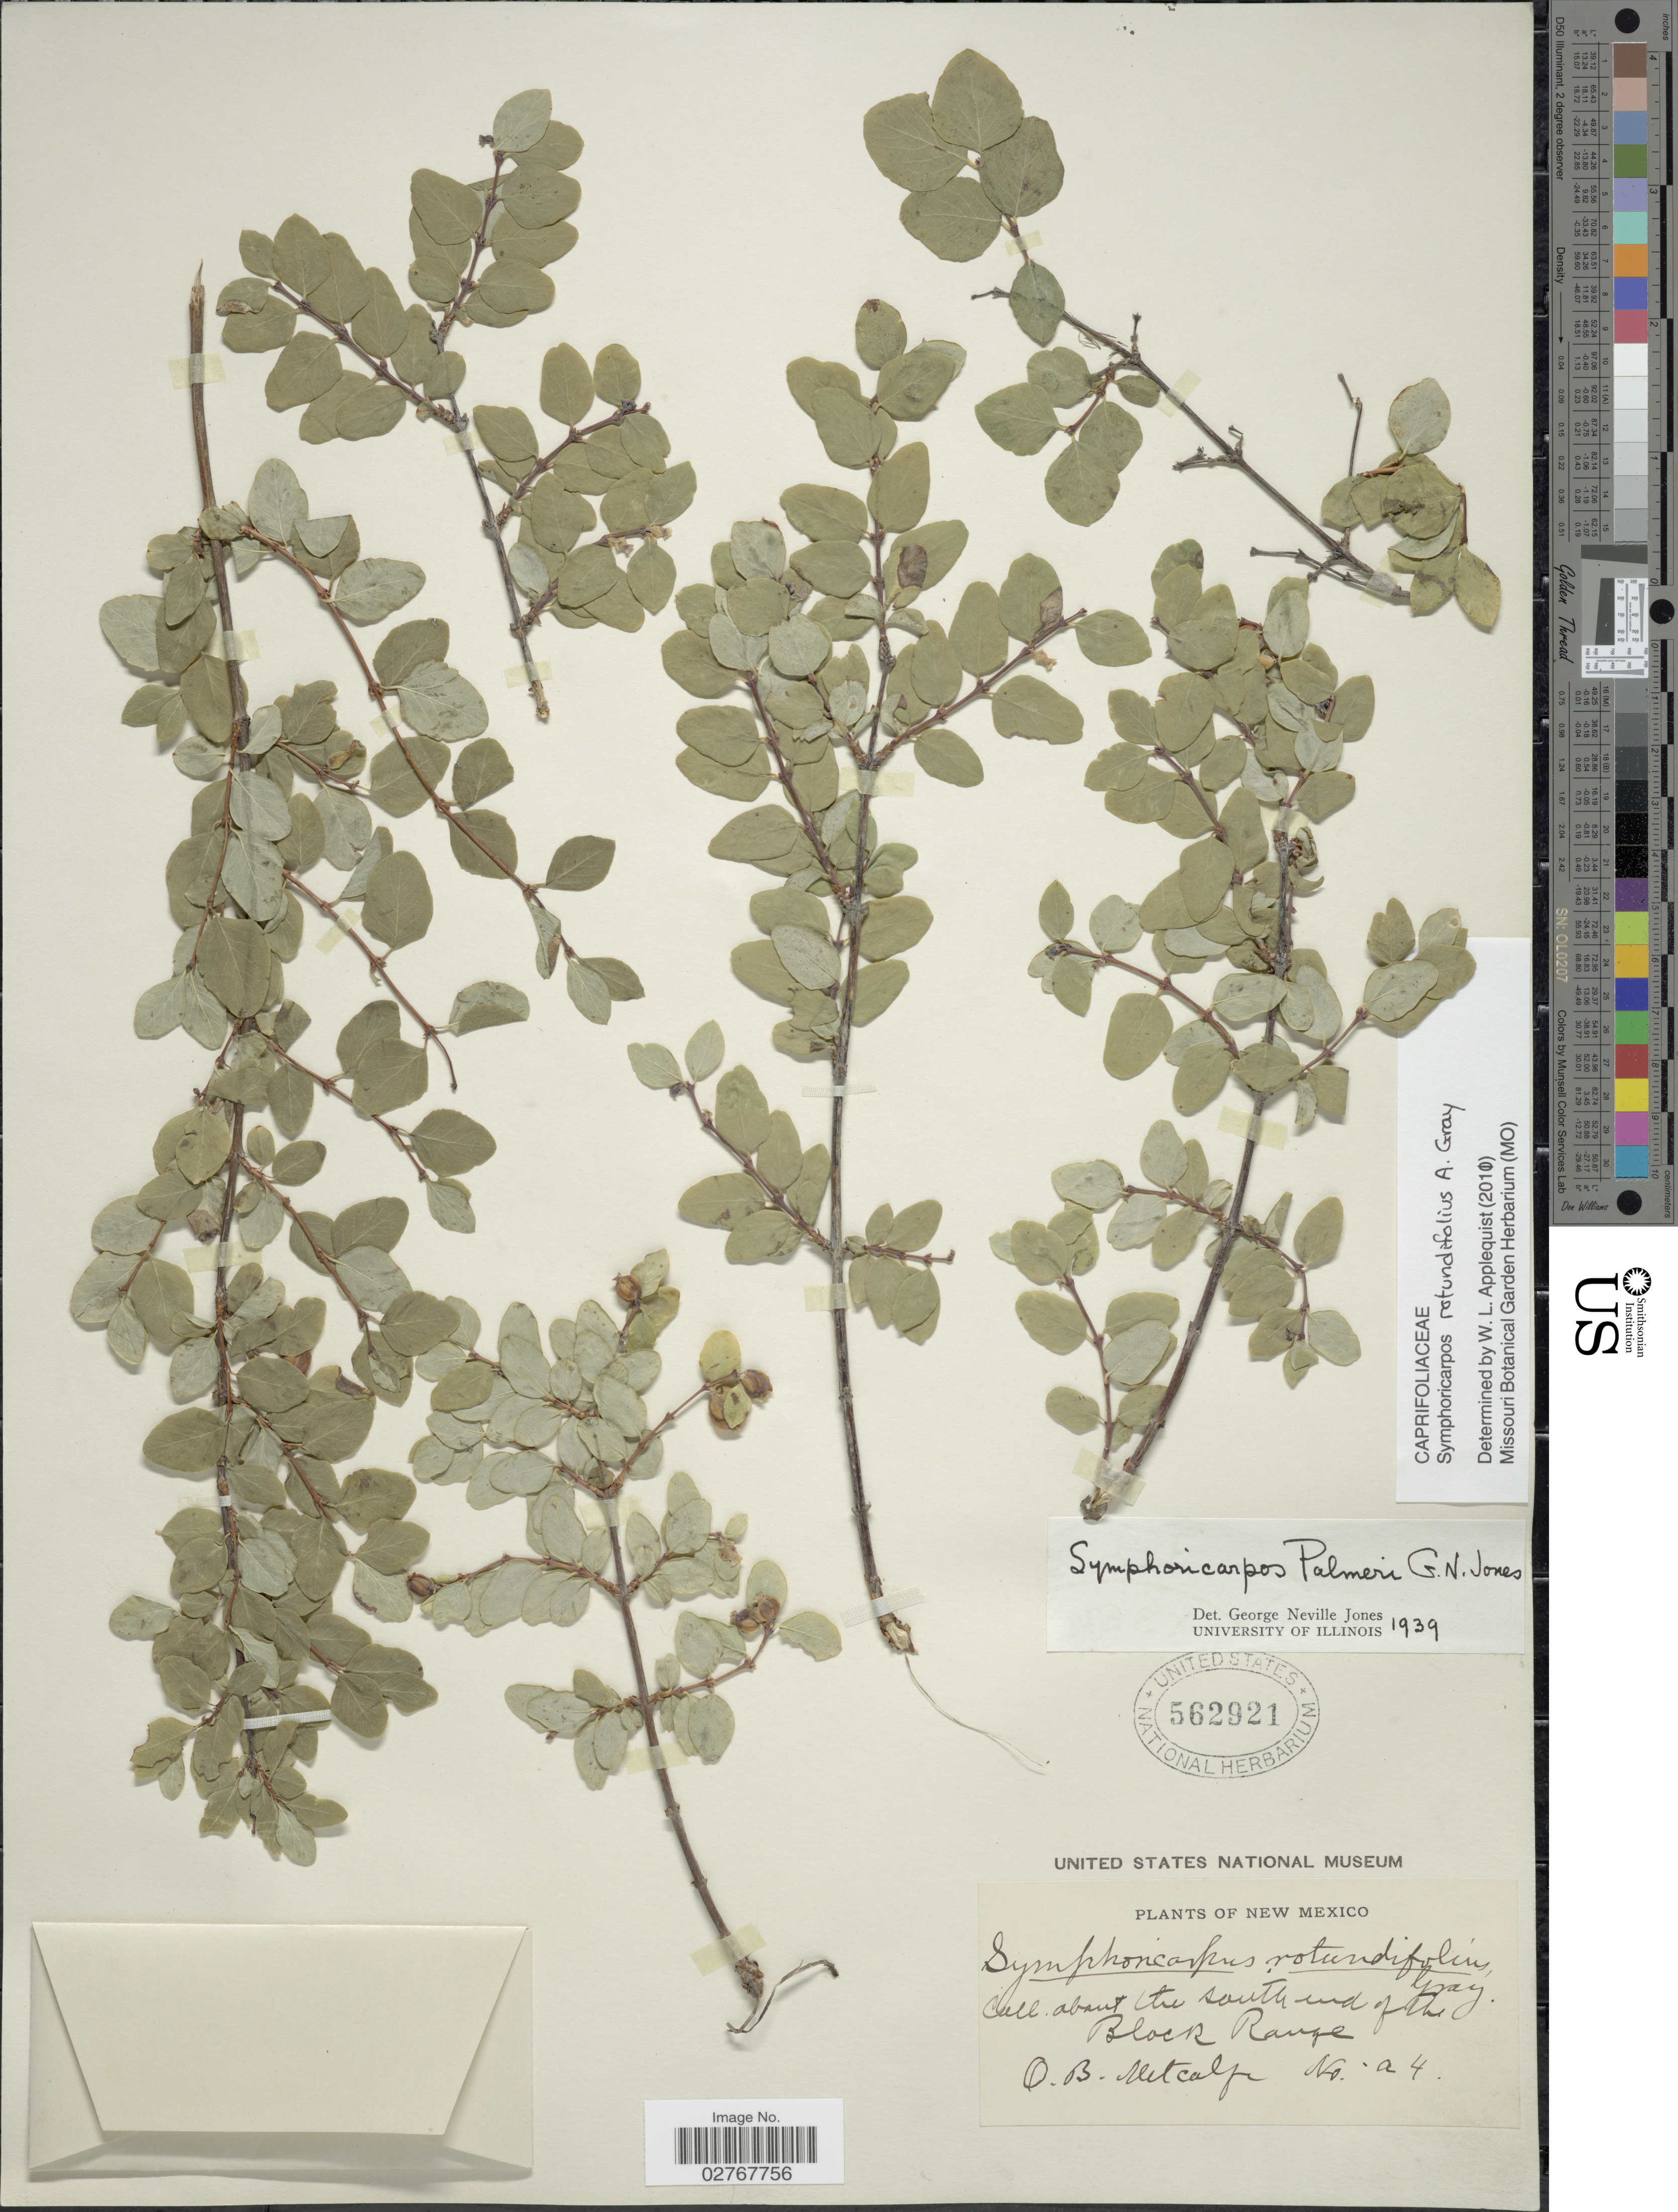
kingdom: Plantae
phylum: Tracheophyta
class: Magnoliopsida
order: Dipsacales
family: Caprifoliaceae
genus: Symphoricarpos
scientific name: Symphoricarpos rotundifolius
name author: A. Gray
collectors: O. B. Metcalfe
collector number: a4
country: United States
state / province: New Mexico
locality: About the south end of the Block Range.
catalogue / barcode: US 562921